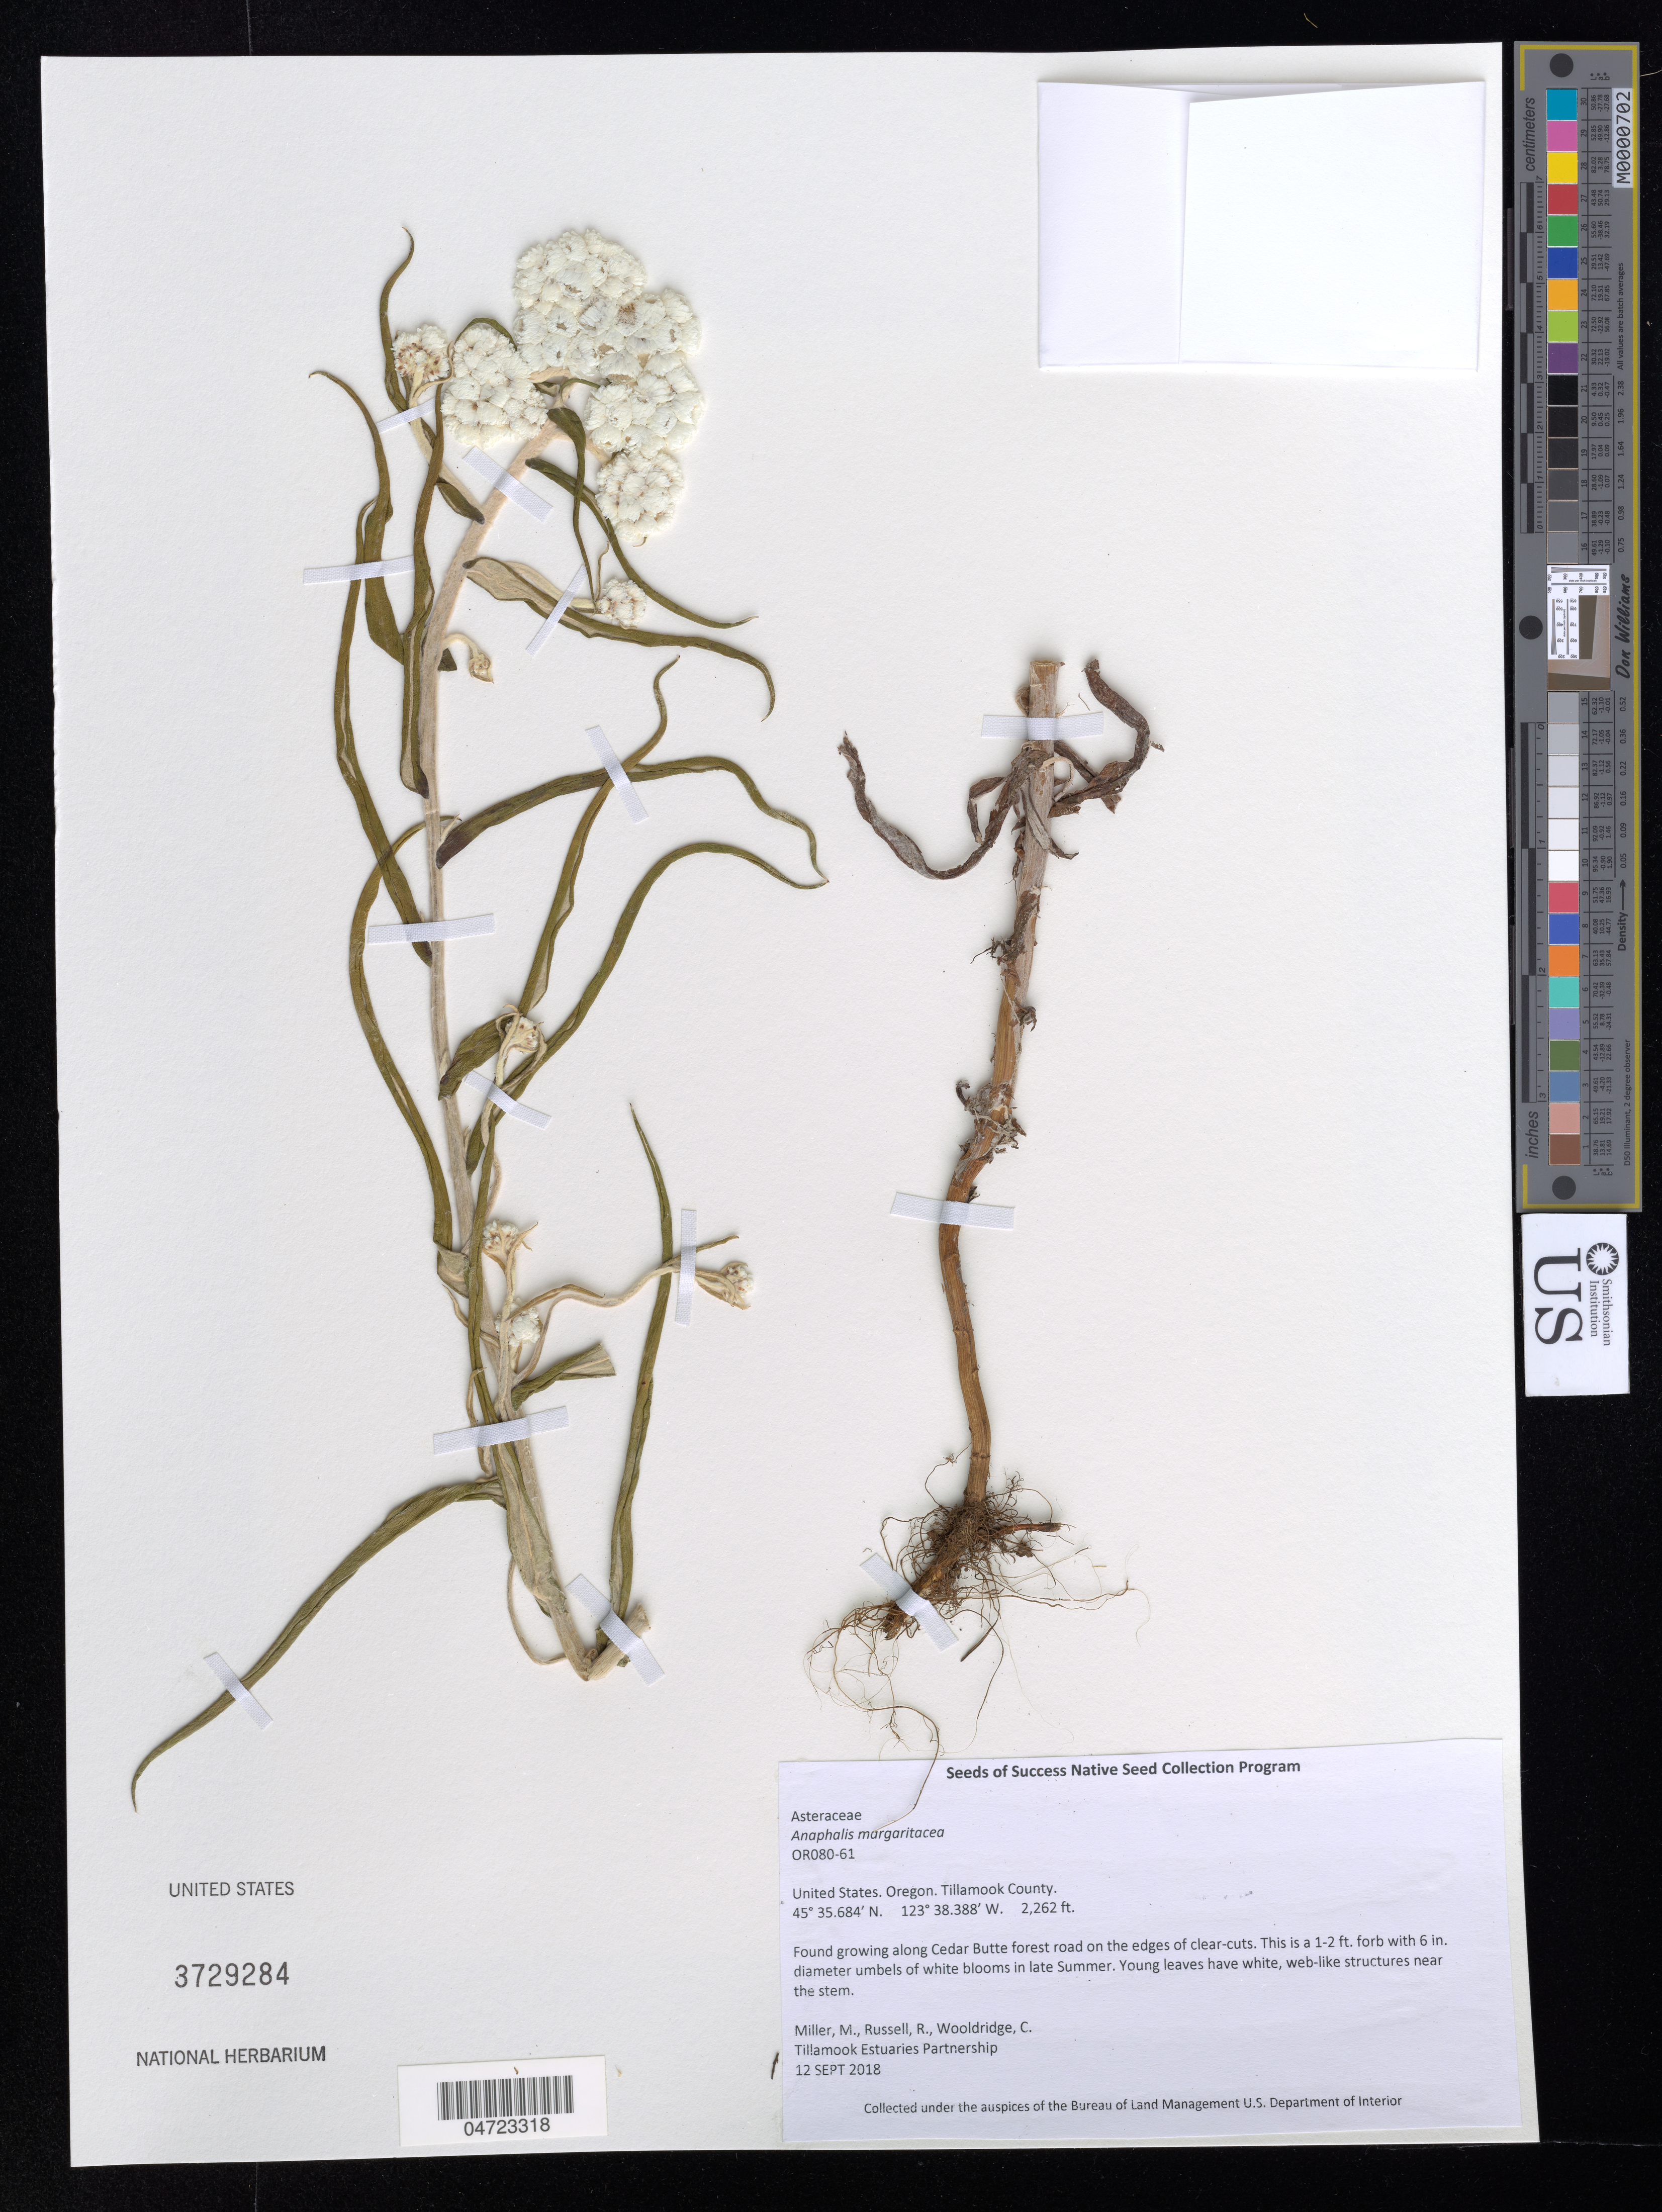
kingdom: Plantae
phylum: Tracheophyta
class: Magnoliopsida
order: Asterales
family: Asteraceae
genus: Anaphalis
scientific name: Anaphalis margaritacea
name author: (L.) Benth. & Hook. f.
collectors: M. Miller, R. Russell & C. Wooldridge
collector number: OR080-61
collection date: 2018-09-12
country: United States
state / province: Oregon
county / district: Tillamook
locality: Tillamook County. Along Cedar Butte forest road on the edges of clear-cuts.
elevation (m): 689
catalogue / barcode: US 3729284